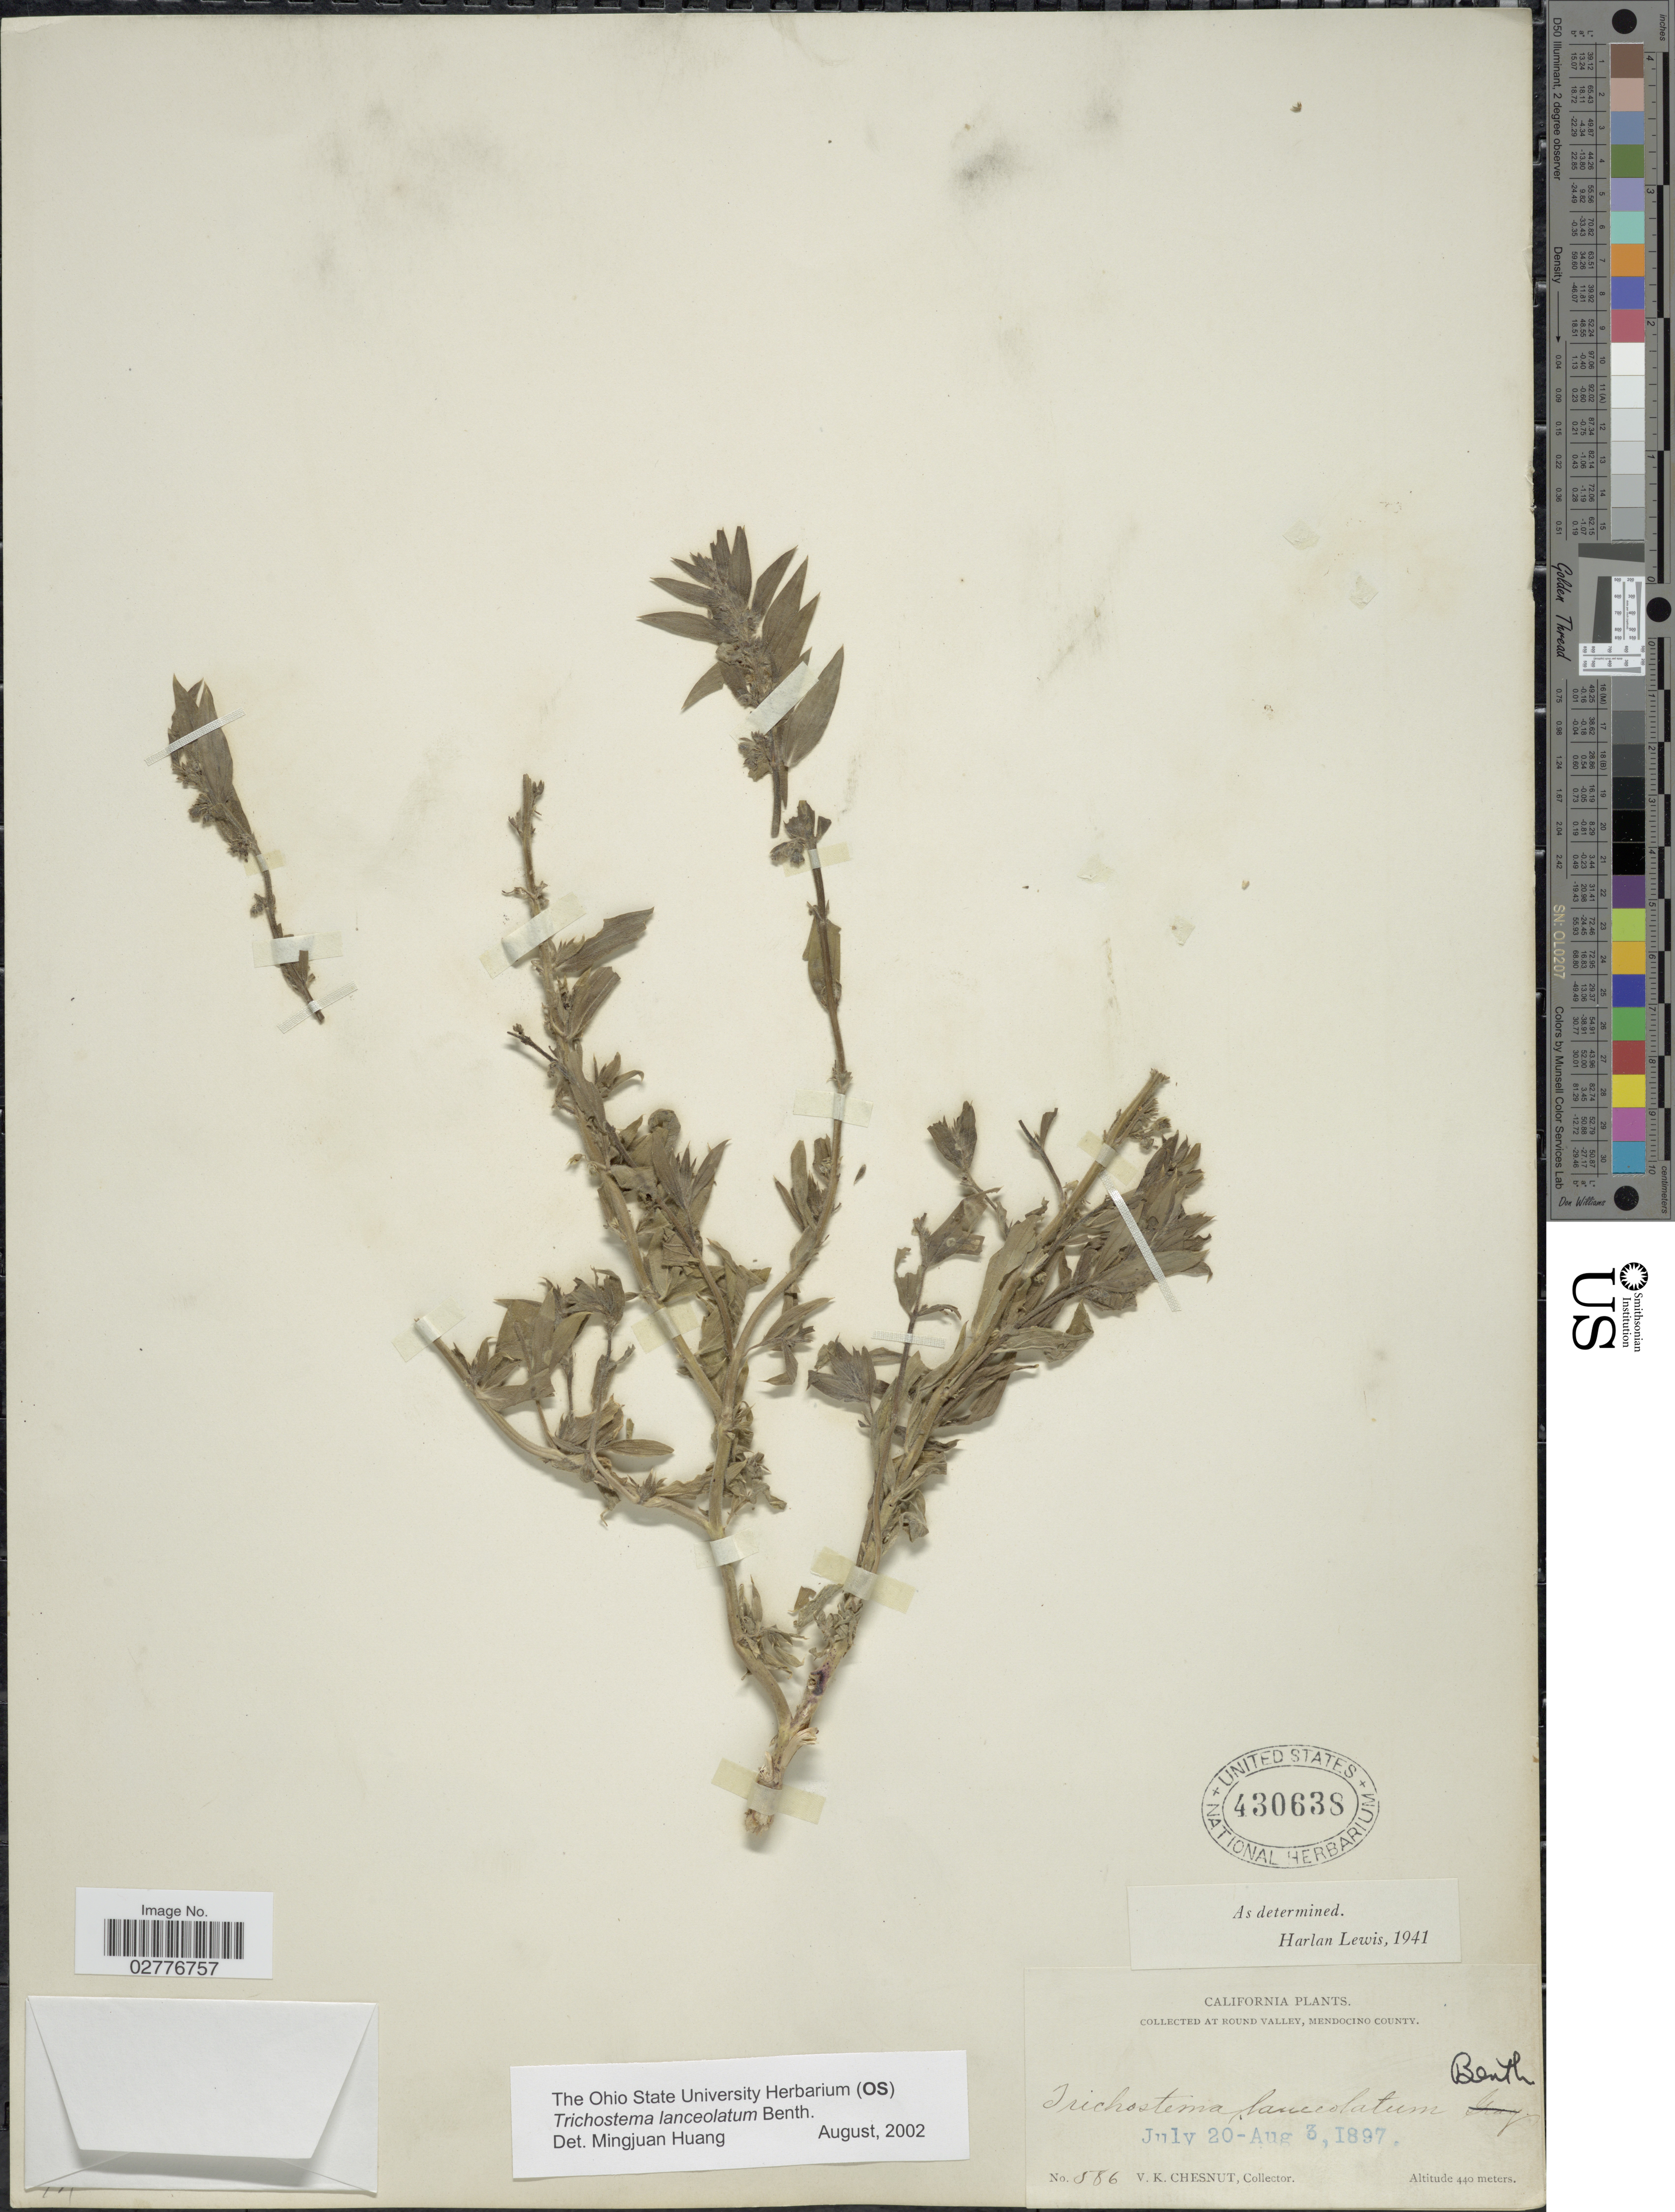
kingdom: Plantae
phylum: Tracheophyta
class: Magnoliopsida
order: Lamiales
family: Lamiaceae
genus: Trichostema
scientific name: Trichostema lanceolatum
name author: Benth.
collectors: V. Chesnut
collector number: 586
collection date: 1897-07-20/1897-08-03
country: United States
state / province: California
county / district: Mendocino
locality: Round Valley, Mendocino County.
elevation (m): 440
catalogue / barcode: US 430638